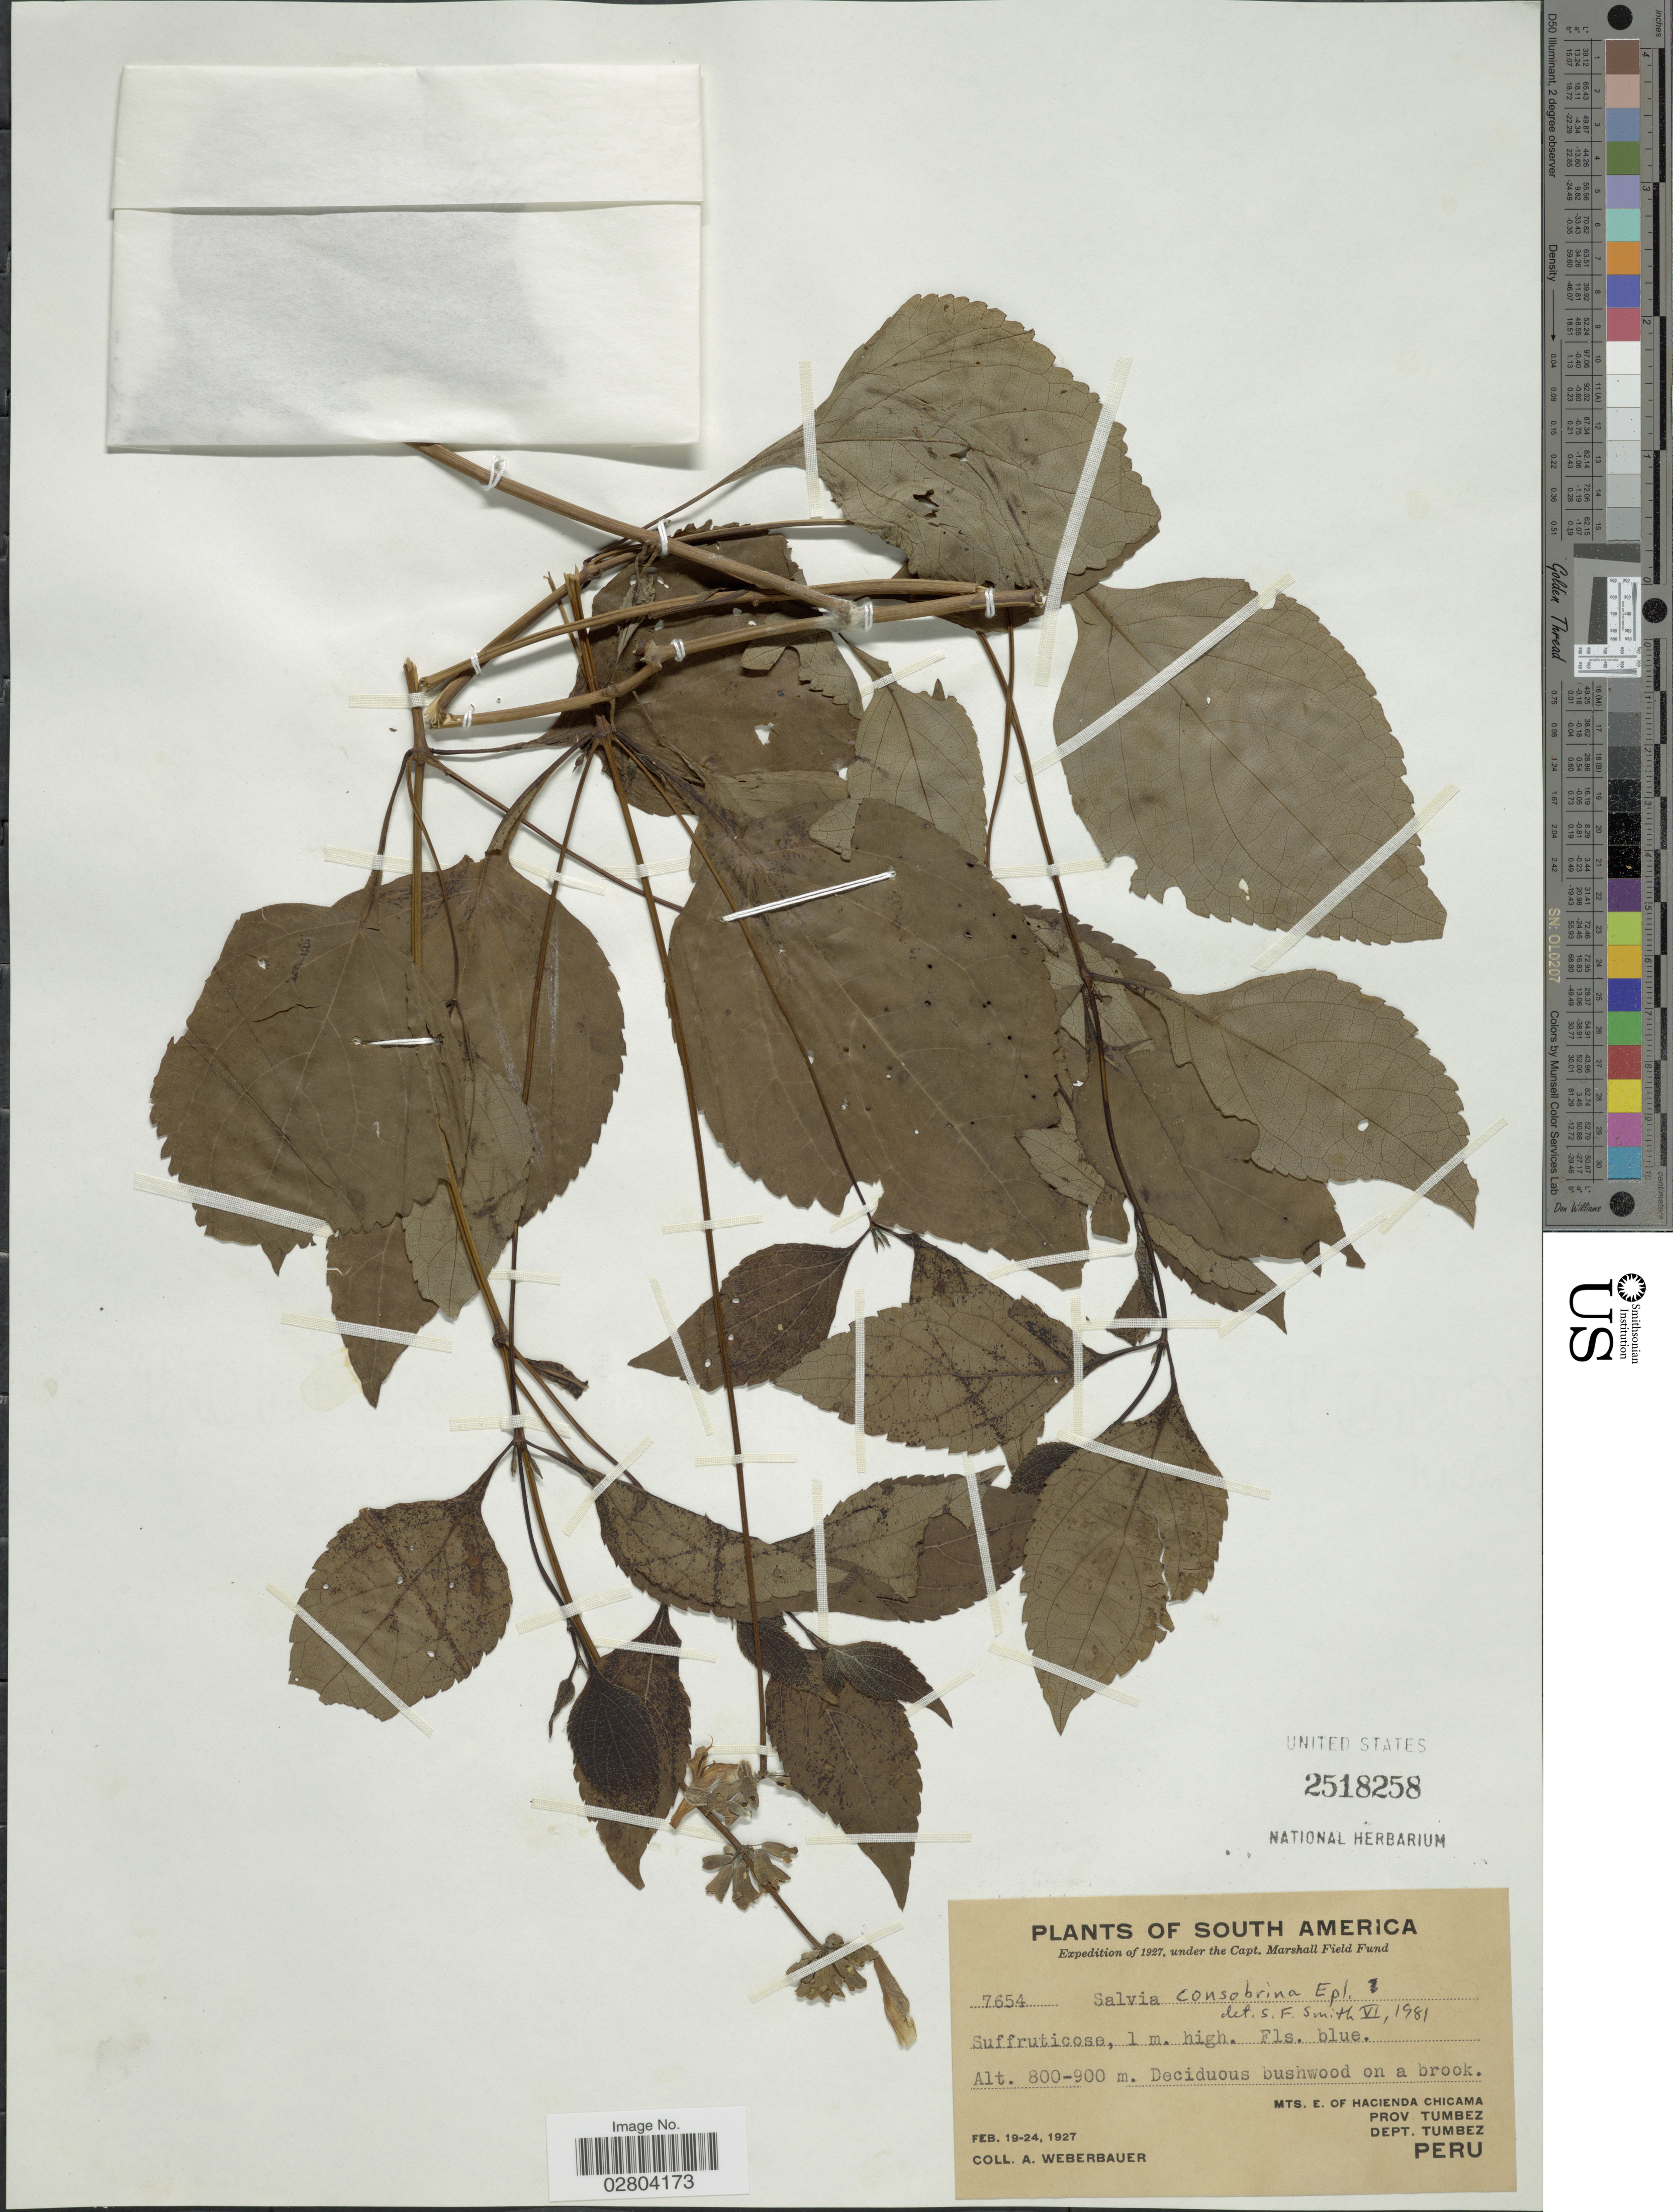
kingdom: Plantae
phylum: Tracheophyta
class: Magnoliopsida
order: Lamiales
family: Lamiaceae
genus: Salvia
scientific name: Salvia consobrina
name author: Epling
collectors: A. Weberbauer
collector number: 7654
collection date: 1927-02-19/1927-02-24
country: Peru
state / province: Tumbes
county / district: Tumbes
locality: Deciduous bushwood on a brook. Mts.E. of Hacienda Chicama. Prov. Tumbez. Dept. Tumbez.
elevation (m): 800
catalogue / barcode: US 2518258